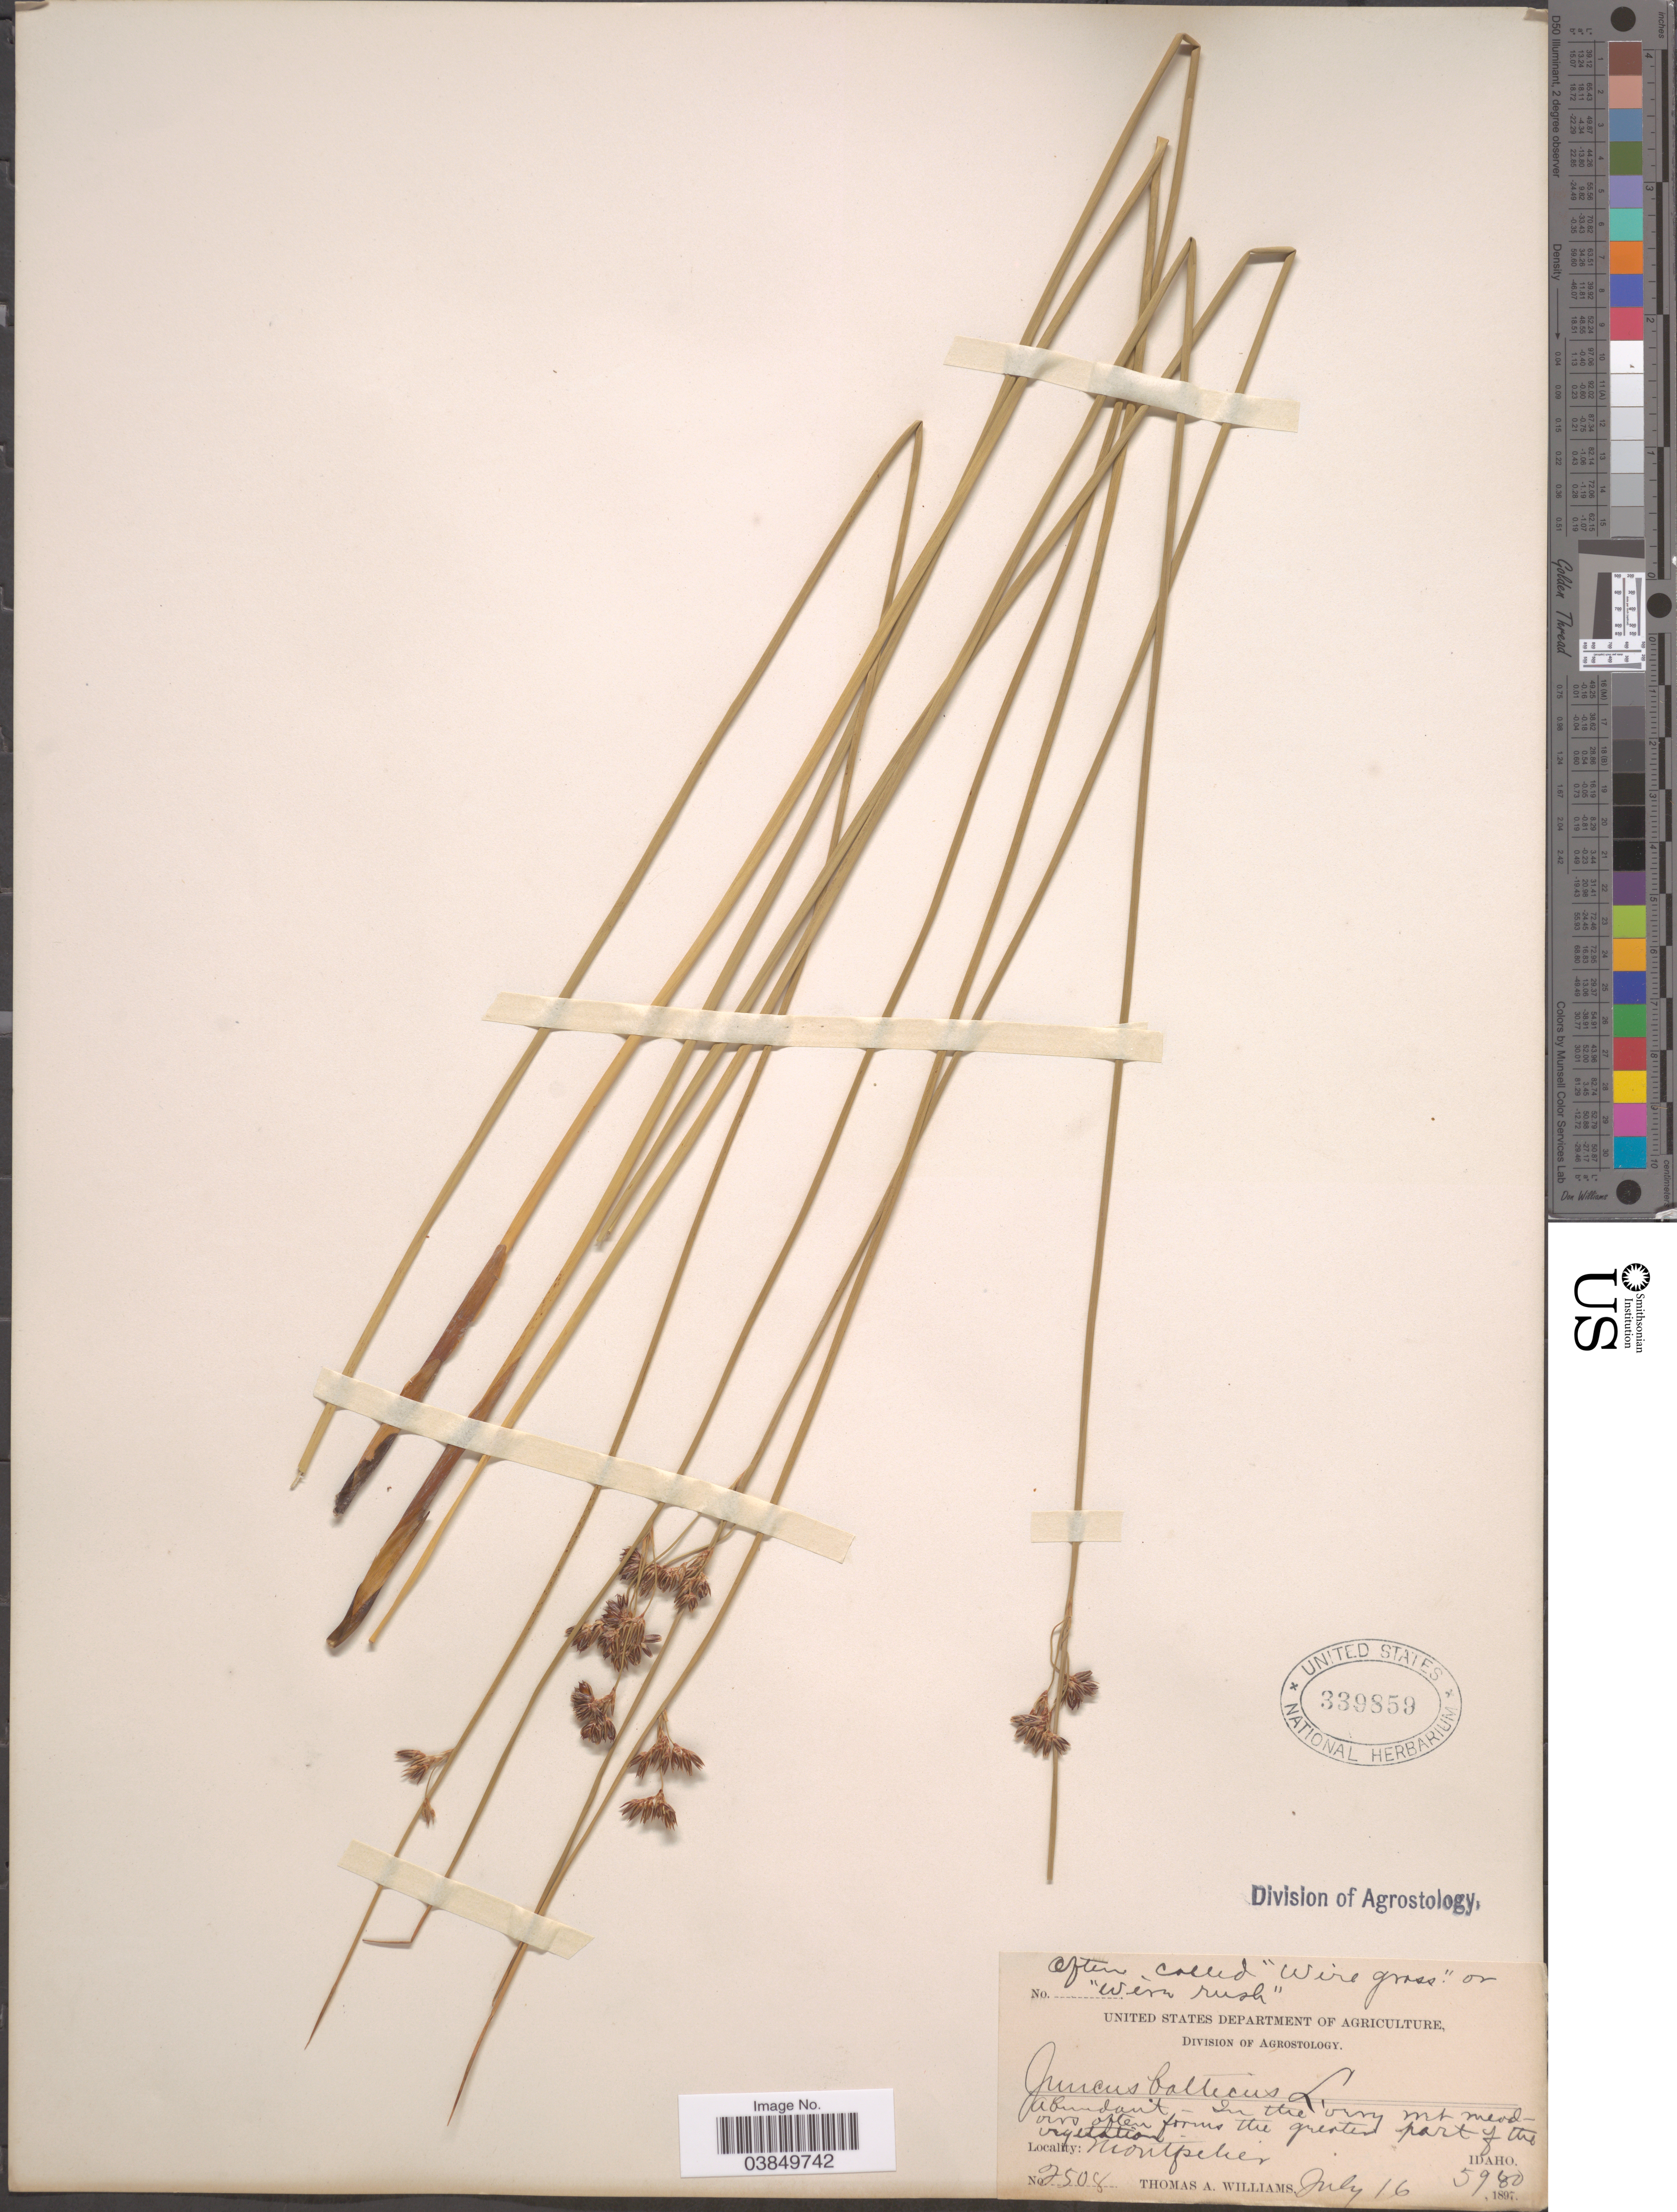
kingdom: Plantae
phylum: Tracheophyta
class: Liliopsida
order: Poales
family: Juncaceae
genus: Juncus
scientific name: Juncus balticus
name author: Willd.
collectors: T. A. Williams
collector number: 2508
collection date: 1897-07-16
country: United States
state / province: Idaho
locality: Montpelier.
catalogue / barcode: US 339859